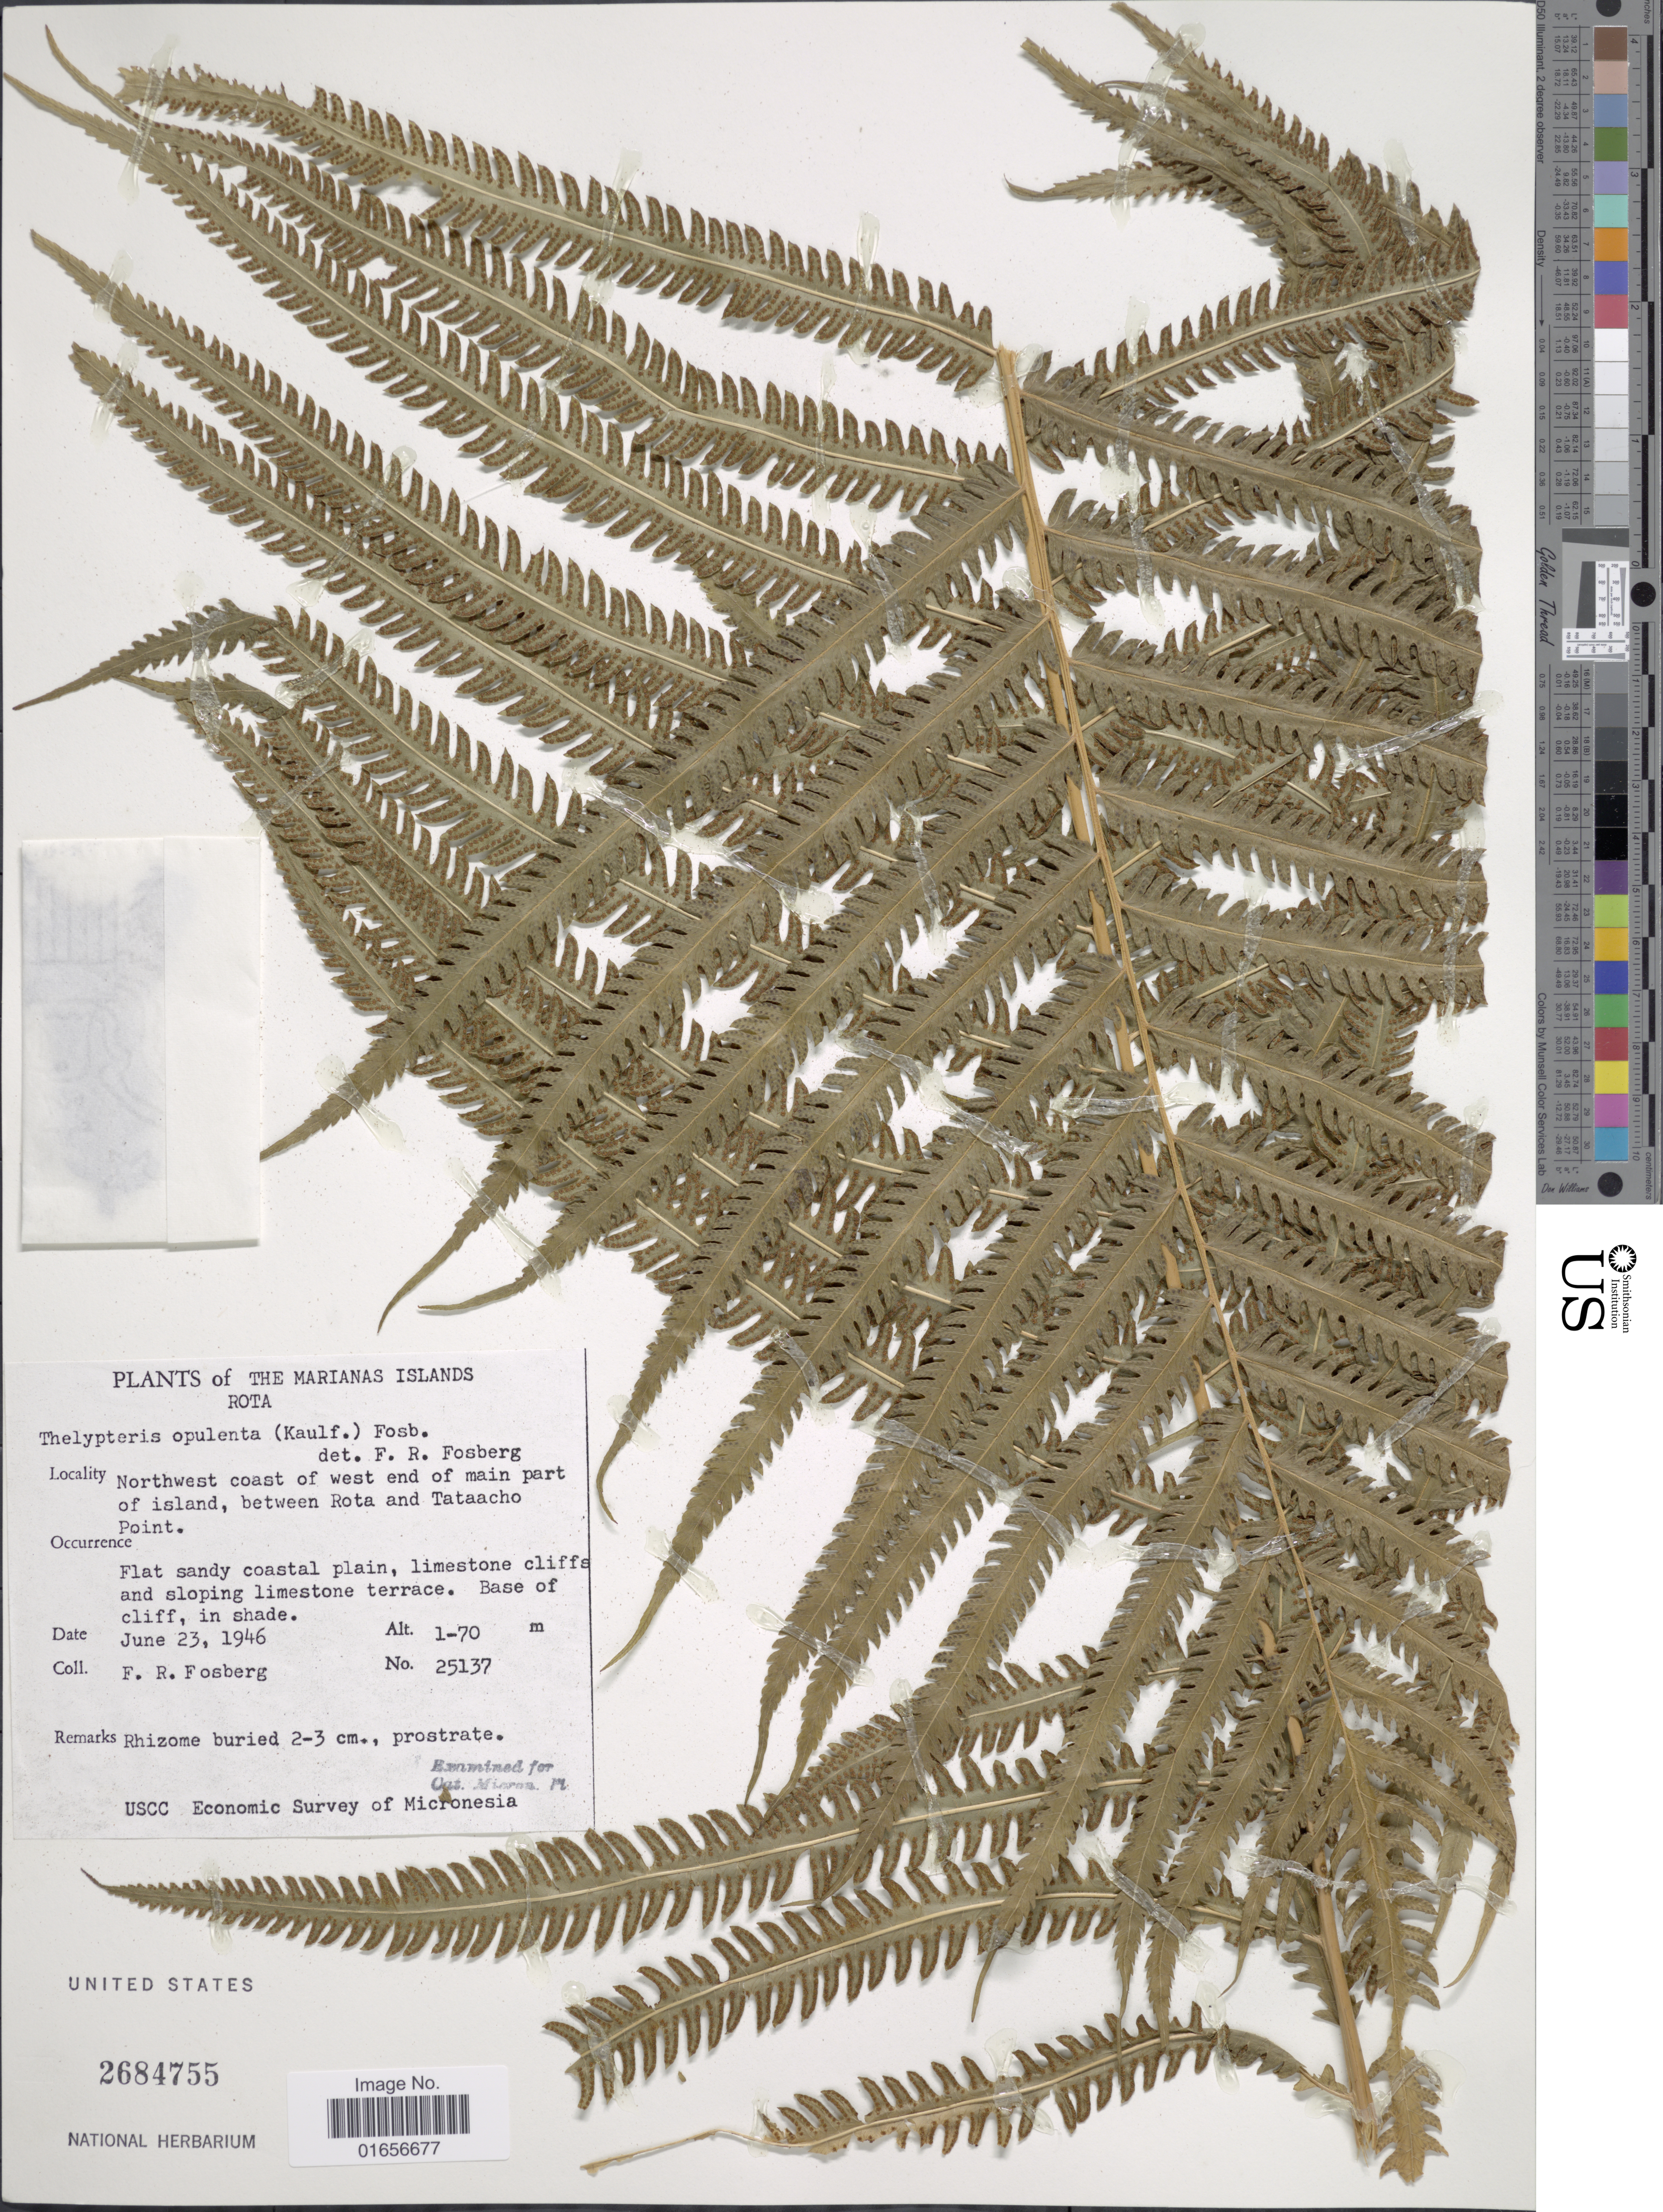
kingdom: Plantae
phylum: Tracheophyta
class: Polypodiopsida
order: Polypodiales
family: Thelypteridaceae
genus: Amphineuron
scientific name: Amphineuron opulentum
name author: (Kaulf.) Holttum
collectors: F. R. Fosberg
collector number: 25137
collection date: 1946-06-23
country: Northern Mariana Islands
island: Rota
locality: Rota, Northwest coast of west end of main part of Island, between Rota and Tataacho Point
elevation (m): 1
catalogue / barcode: US 2684755